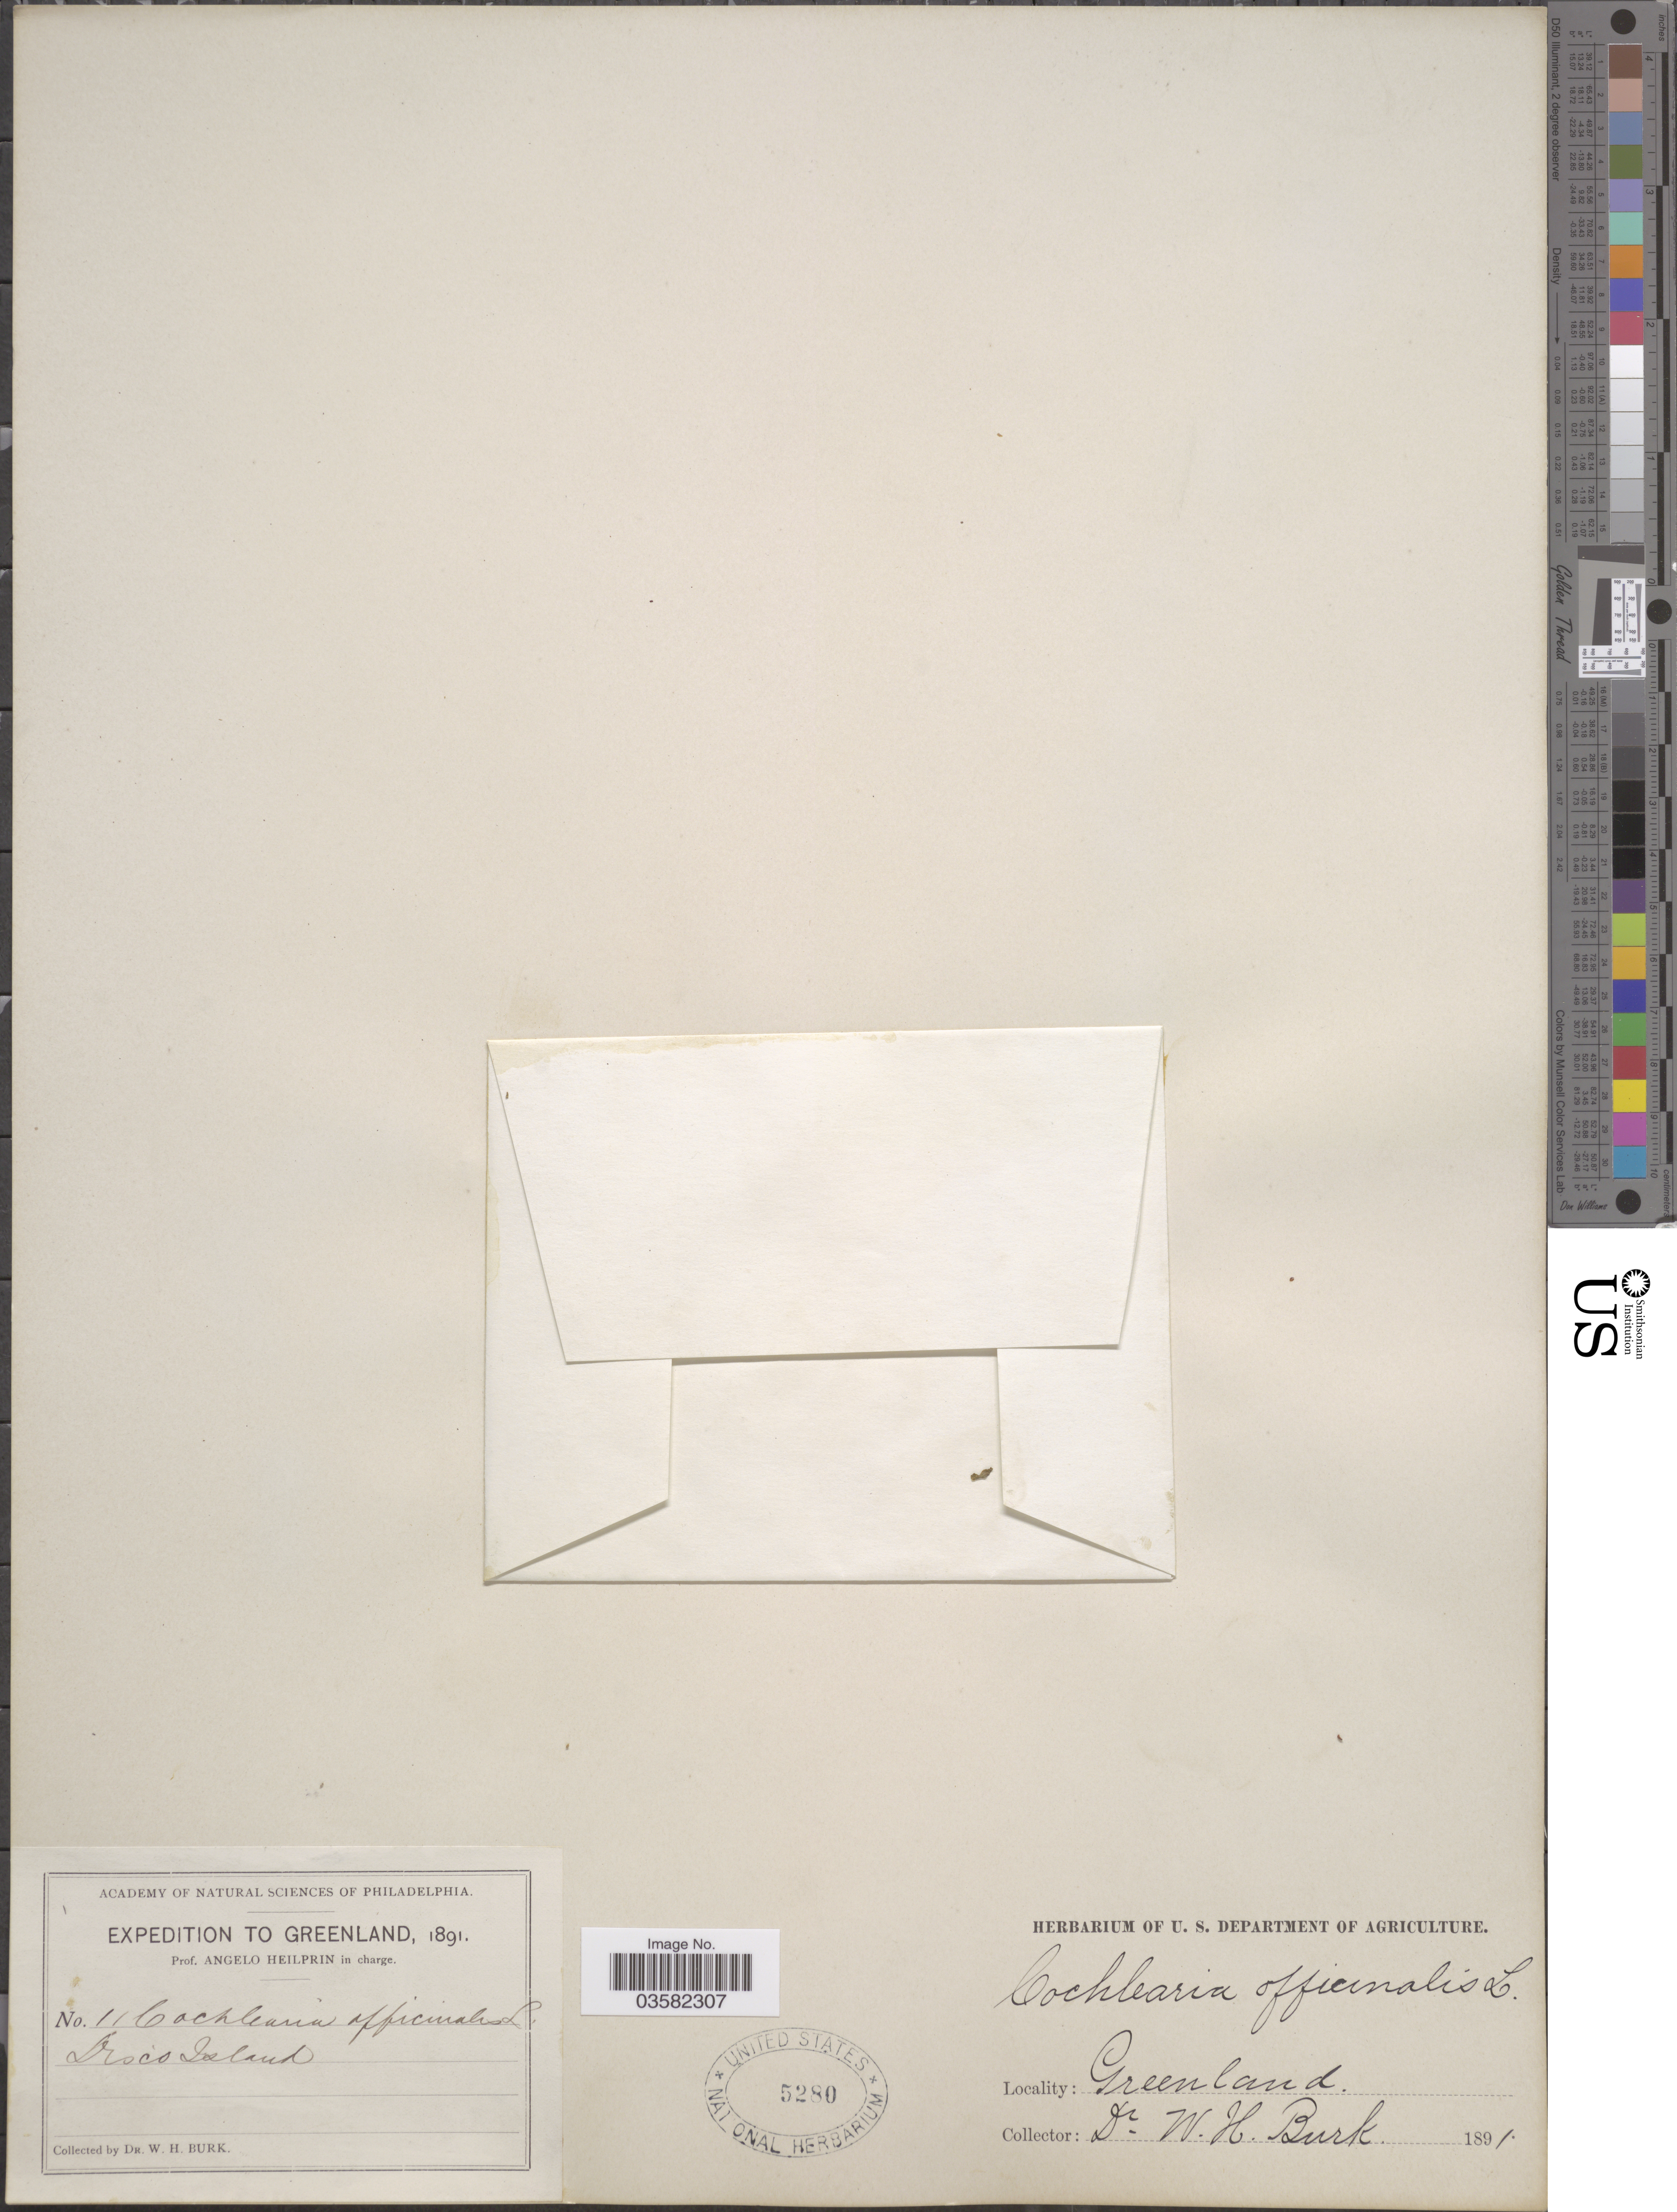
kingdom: Plantae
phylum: Tracheophyta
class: Magnoliopsida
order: Brassicales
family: Brassicaceae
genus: Cochlearia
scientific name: Cochlearia officinalis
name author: L.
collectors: W. Burk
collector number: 11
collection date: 1891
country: Greenland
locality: Disco Island.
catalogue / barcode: US 5280